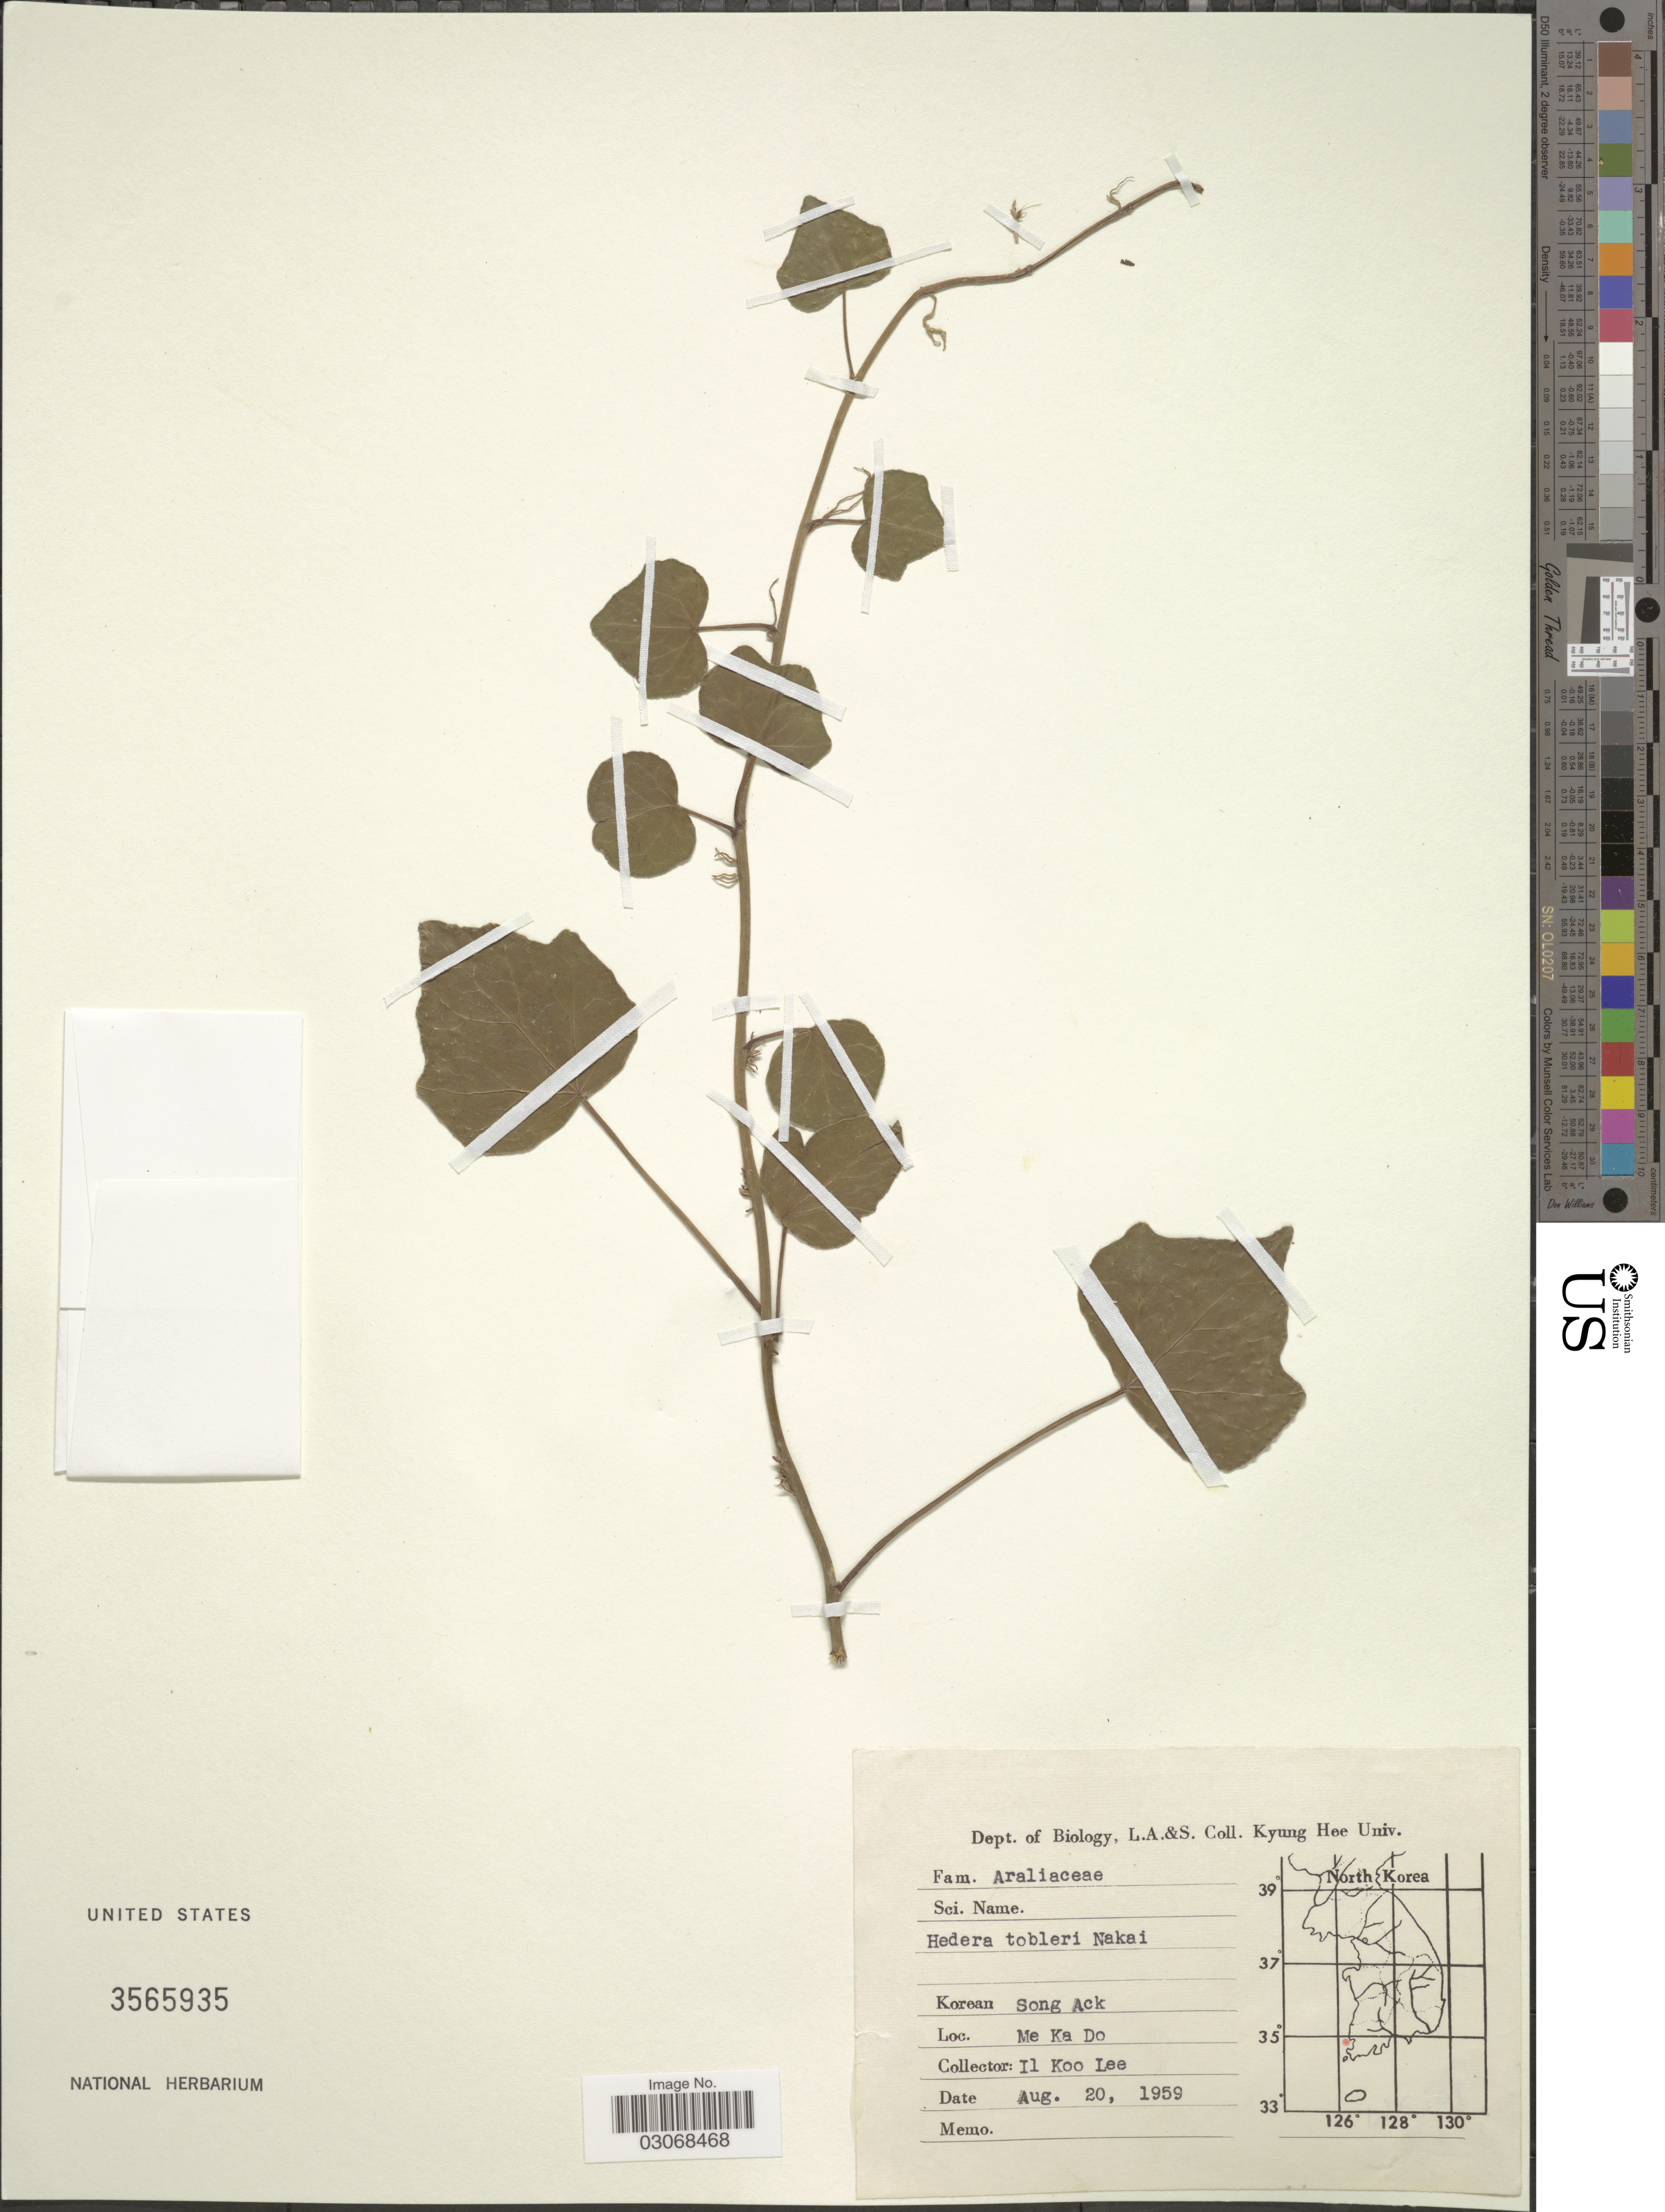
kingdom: Plantae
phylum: Tracheophyta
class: Magnoliopsida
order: Apiales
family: Araliaceae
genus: Hedera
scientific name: Hedera tobleri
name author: Nakai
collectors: Il-Ko Lee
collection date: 1959-08-20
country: South Korea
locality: Me Ka Do.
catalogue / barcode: US 3565935